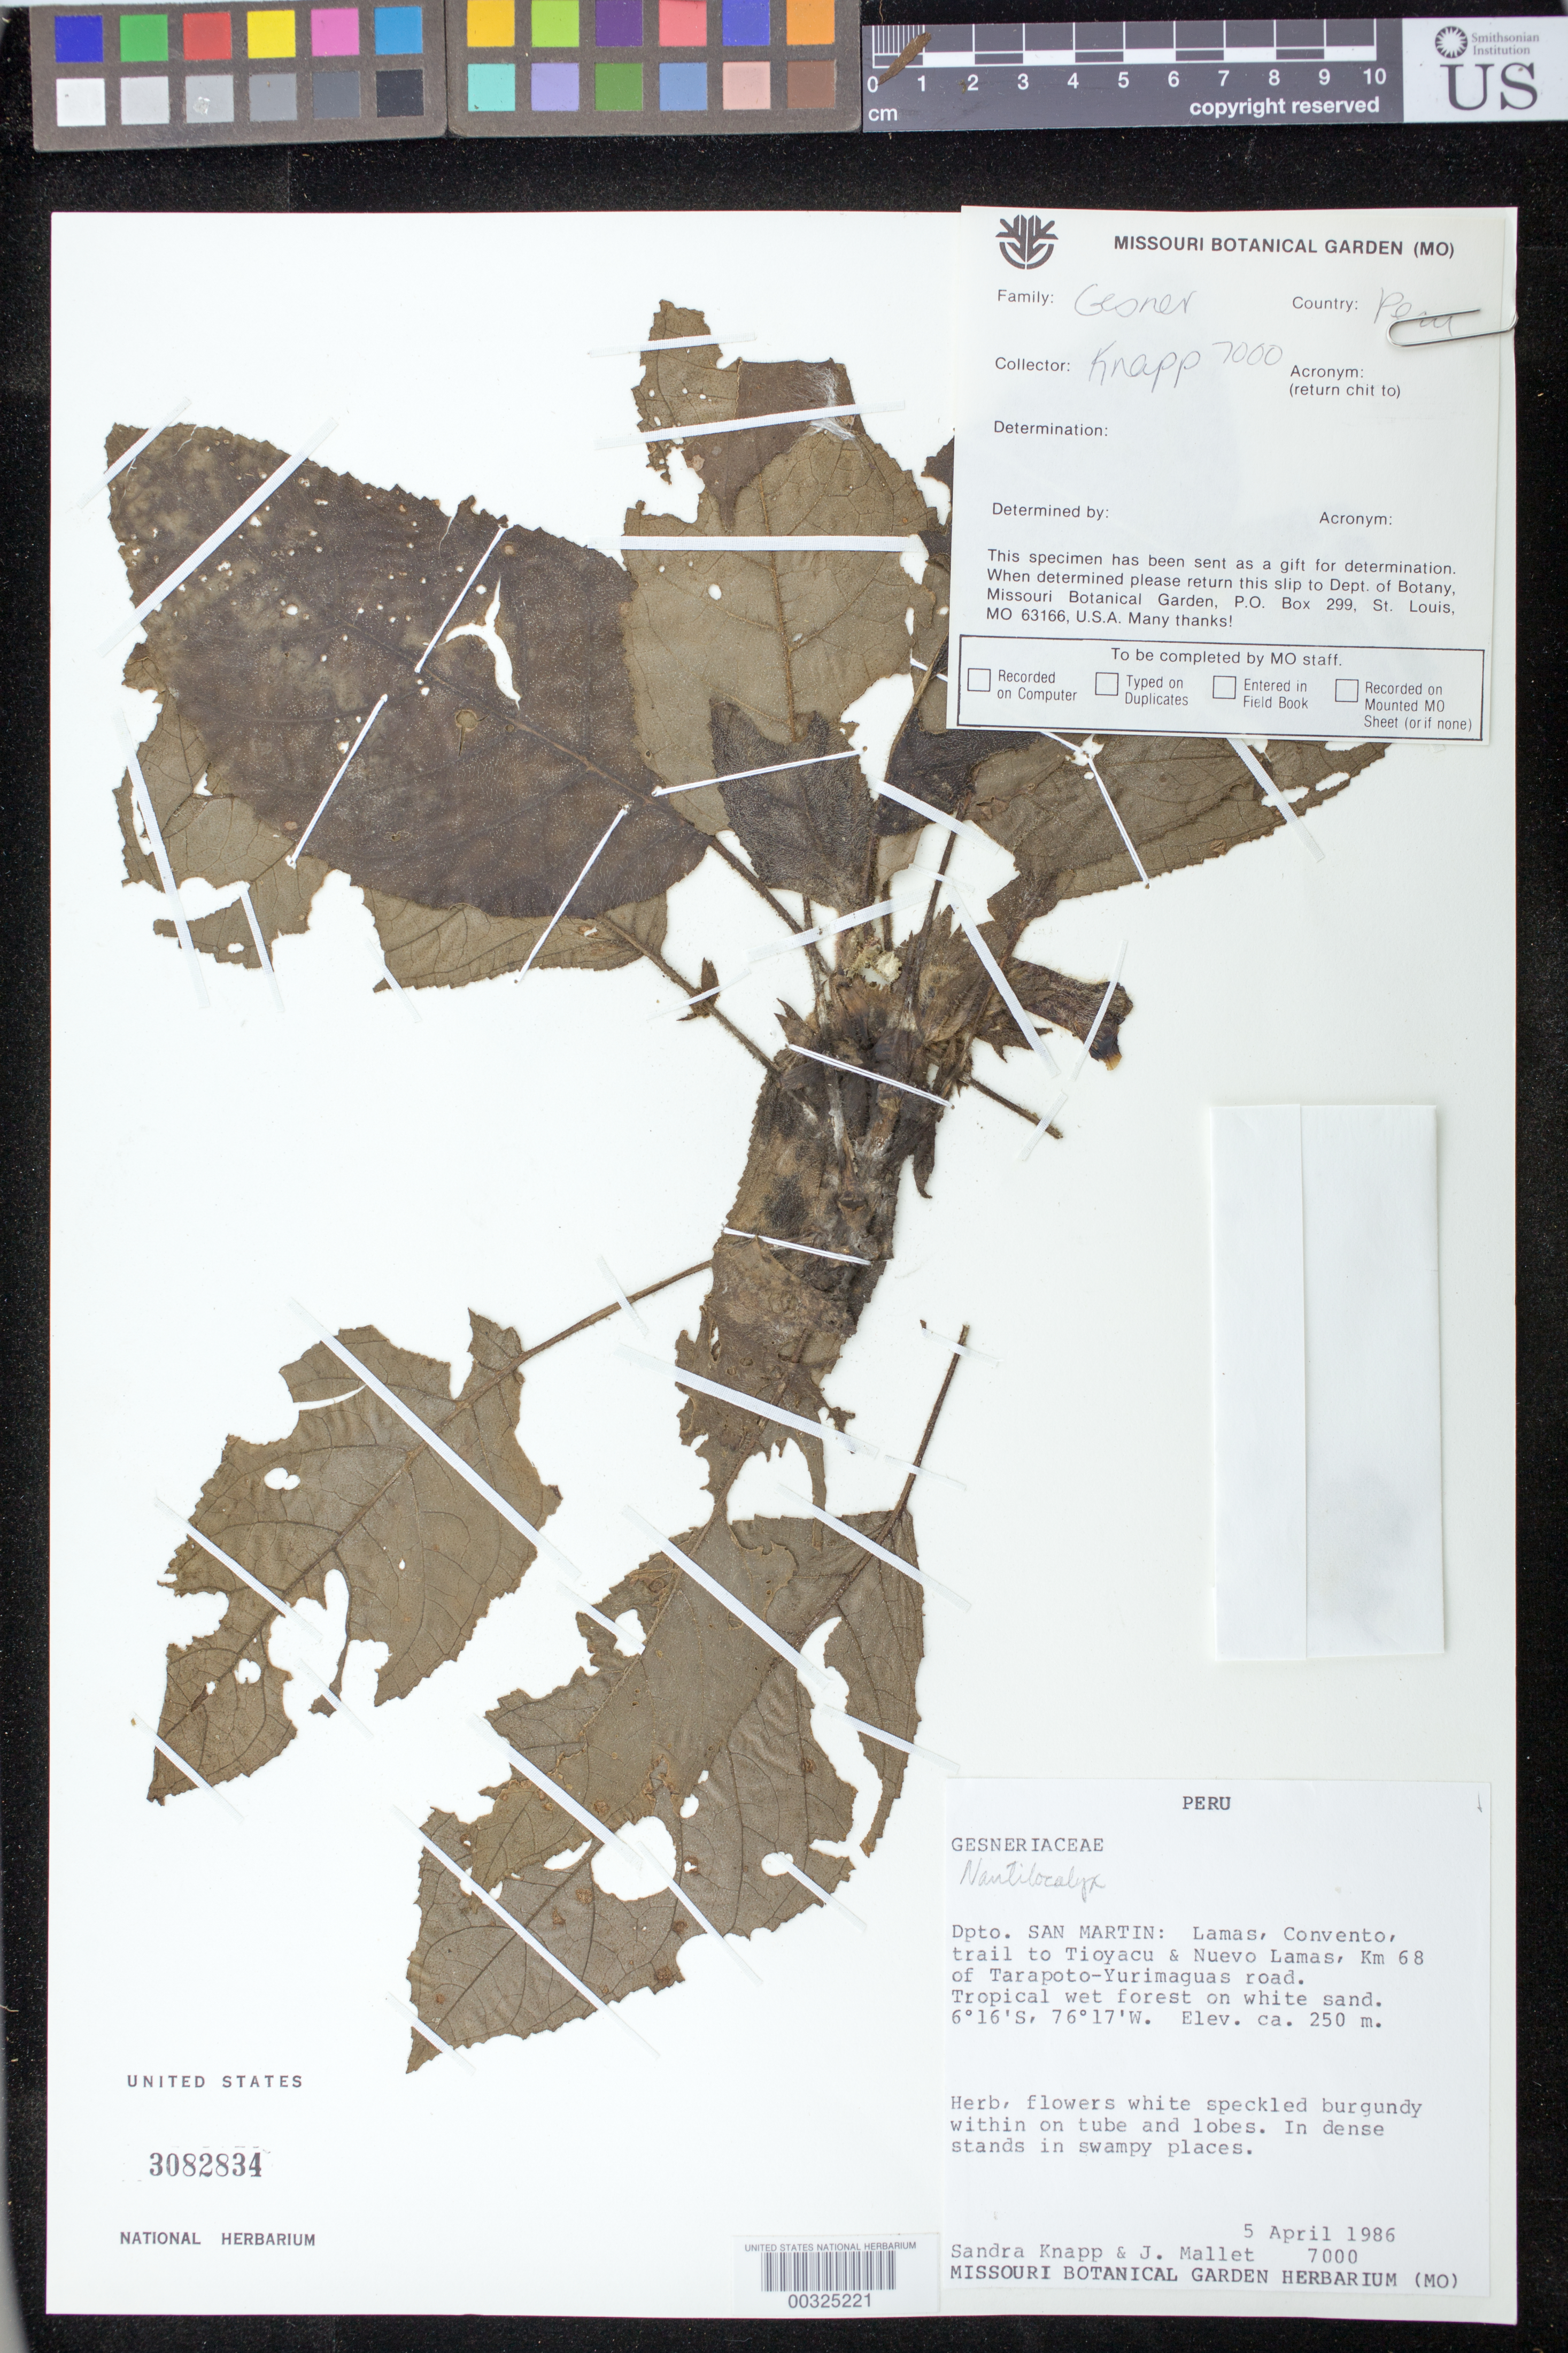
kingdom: Plantae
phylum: Tracheophyta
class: Magnoliopsida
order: Lamiales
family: Gesneriaceae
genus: Nautilocalyx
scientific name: Nautilocalyx sp.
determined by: Clark, J. L., (SEL), The Marie Selby Botanical Garden (UNITED STATES)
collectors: S. Knapp & J. Mallet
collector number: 7000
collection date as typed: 05 Apr 1986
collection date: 1986-04-05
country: Peru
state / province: San Martín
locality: Prov. Lamas; Convento, trail to Tioyacu & Nuevo Lamas, Km 68 of Tarapoto-Yurimaguas road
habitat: Tropical wet forest on white sand; in dense stands in swampy places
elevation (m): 250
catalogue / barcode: US 3082834